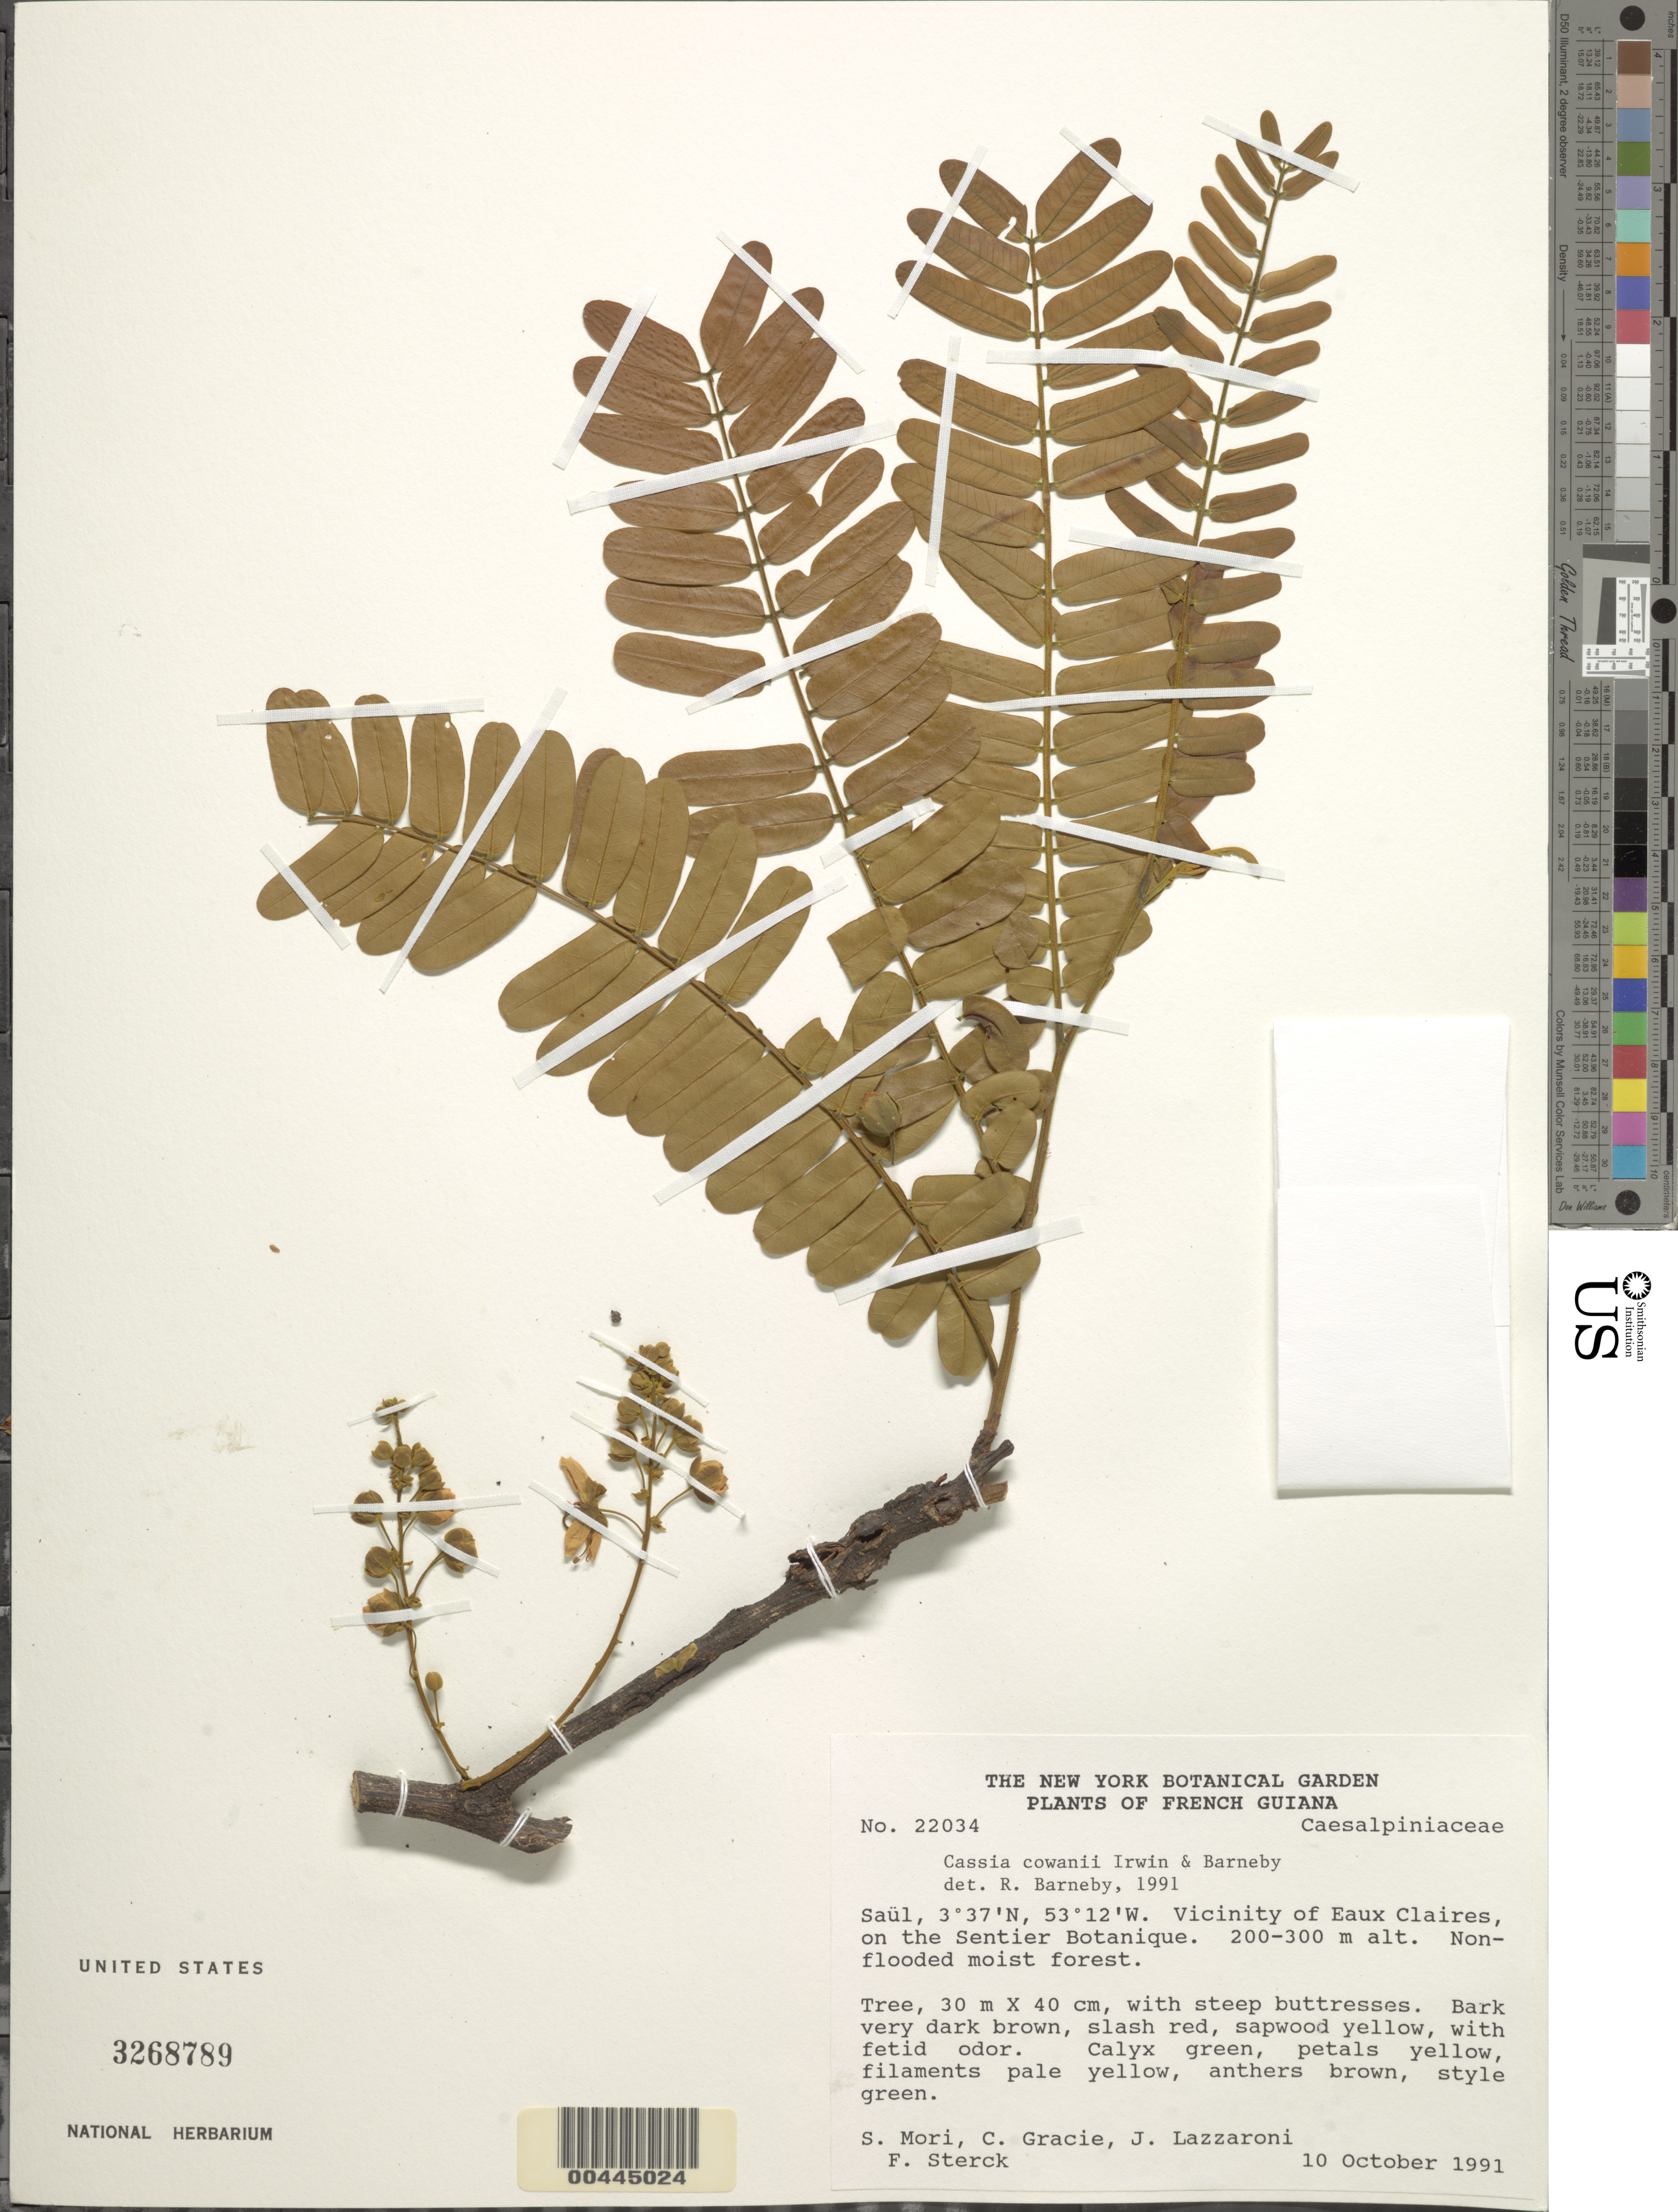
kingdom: Plantae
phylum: Tracheophyta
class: Magnoliopsida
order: Fabales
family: Fabaceae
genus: Cassia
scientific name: Cassia cowanii var. cowanii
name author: H.S. Irwin & Barneby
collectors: S. Mori, C. A. Gracie, J. Lazzaroni & F. Sterck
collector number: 22034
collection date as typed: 10 Oct 1991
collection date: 1991-10-10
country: French Guiana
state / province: Saint-Laurent-du-Maroni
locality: Saul, eaux claires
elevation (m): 200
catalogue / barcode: US 3268789